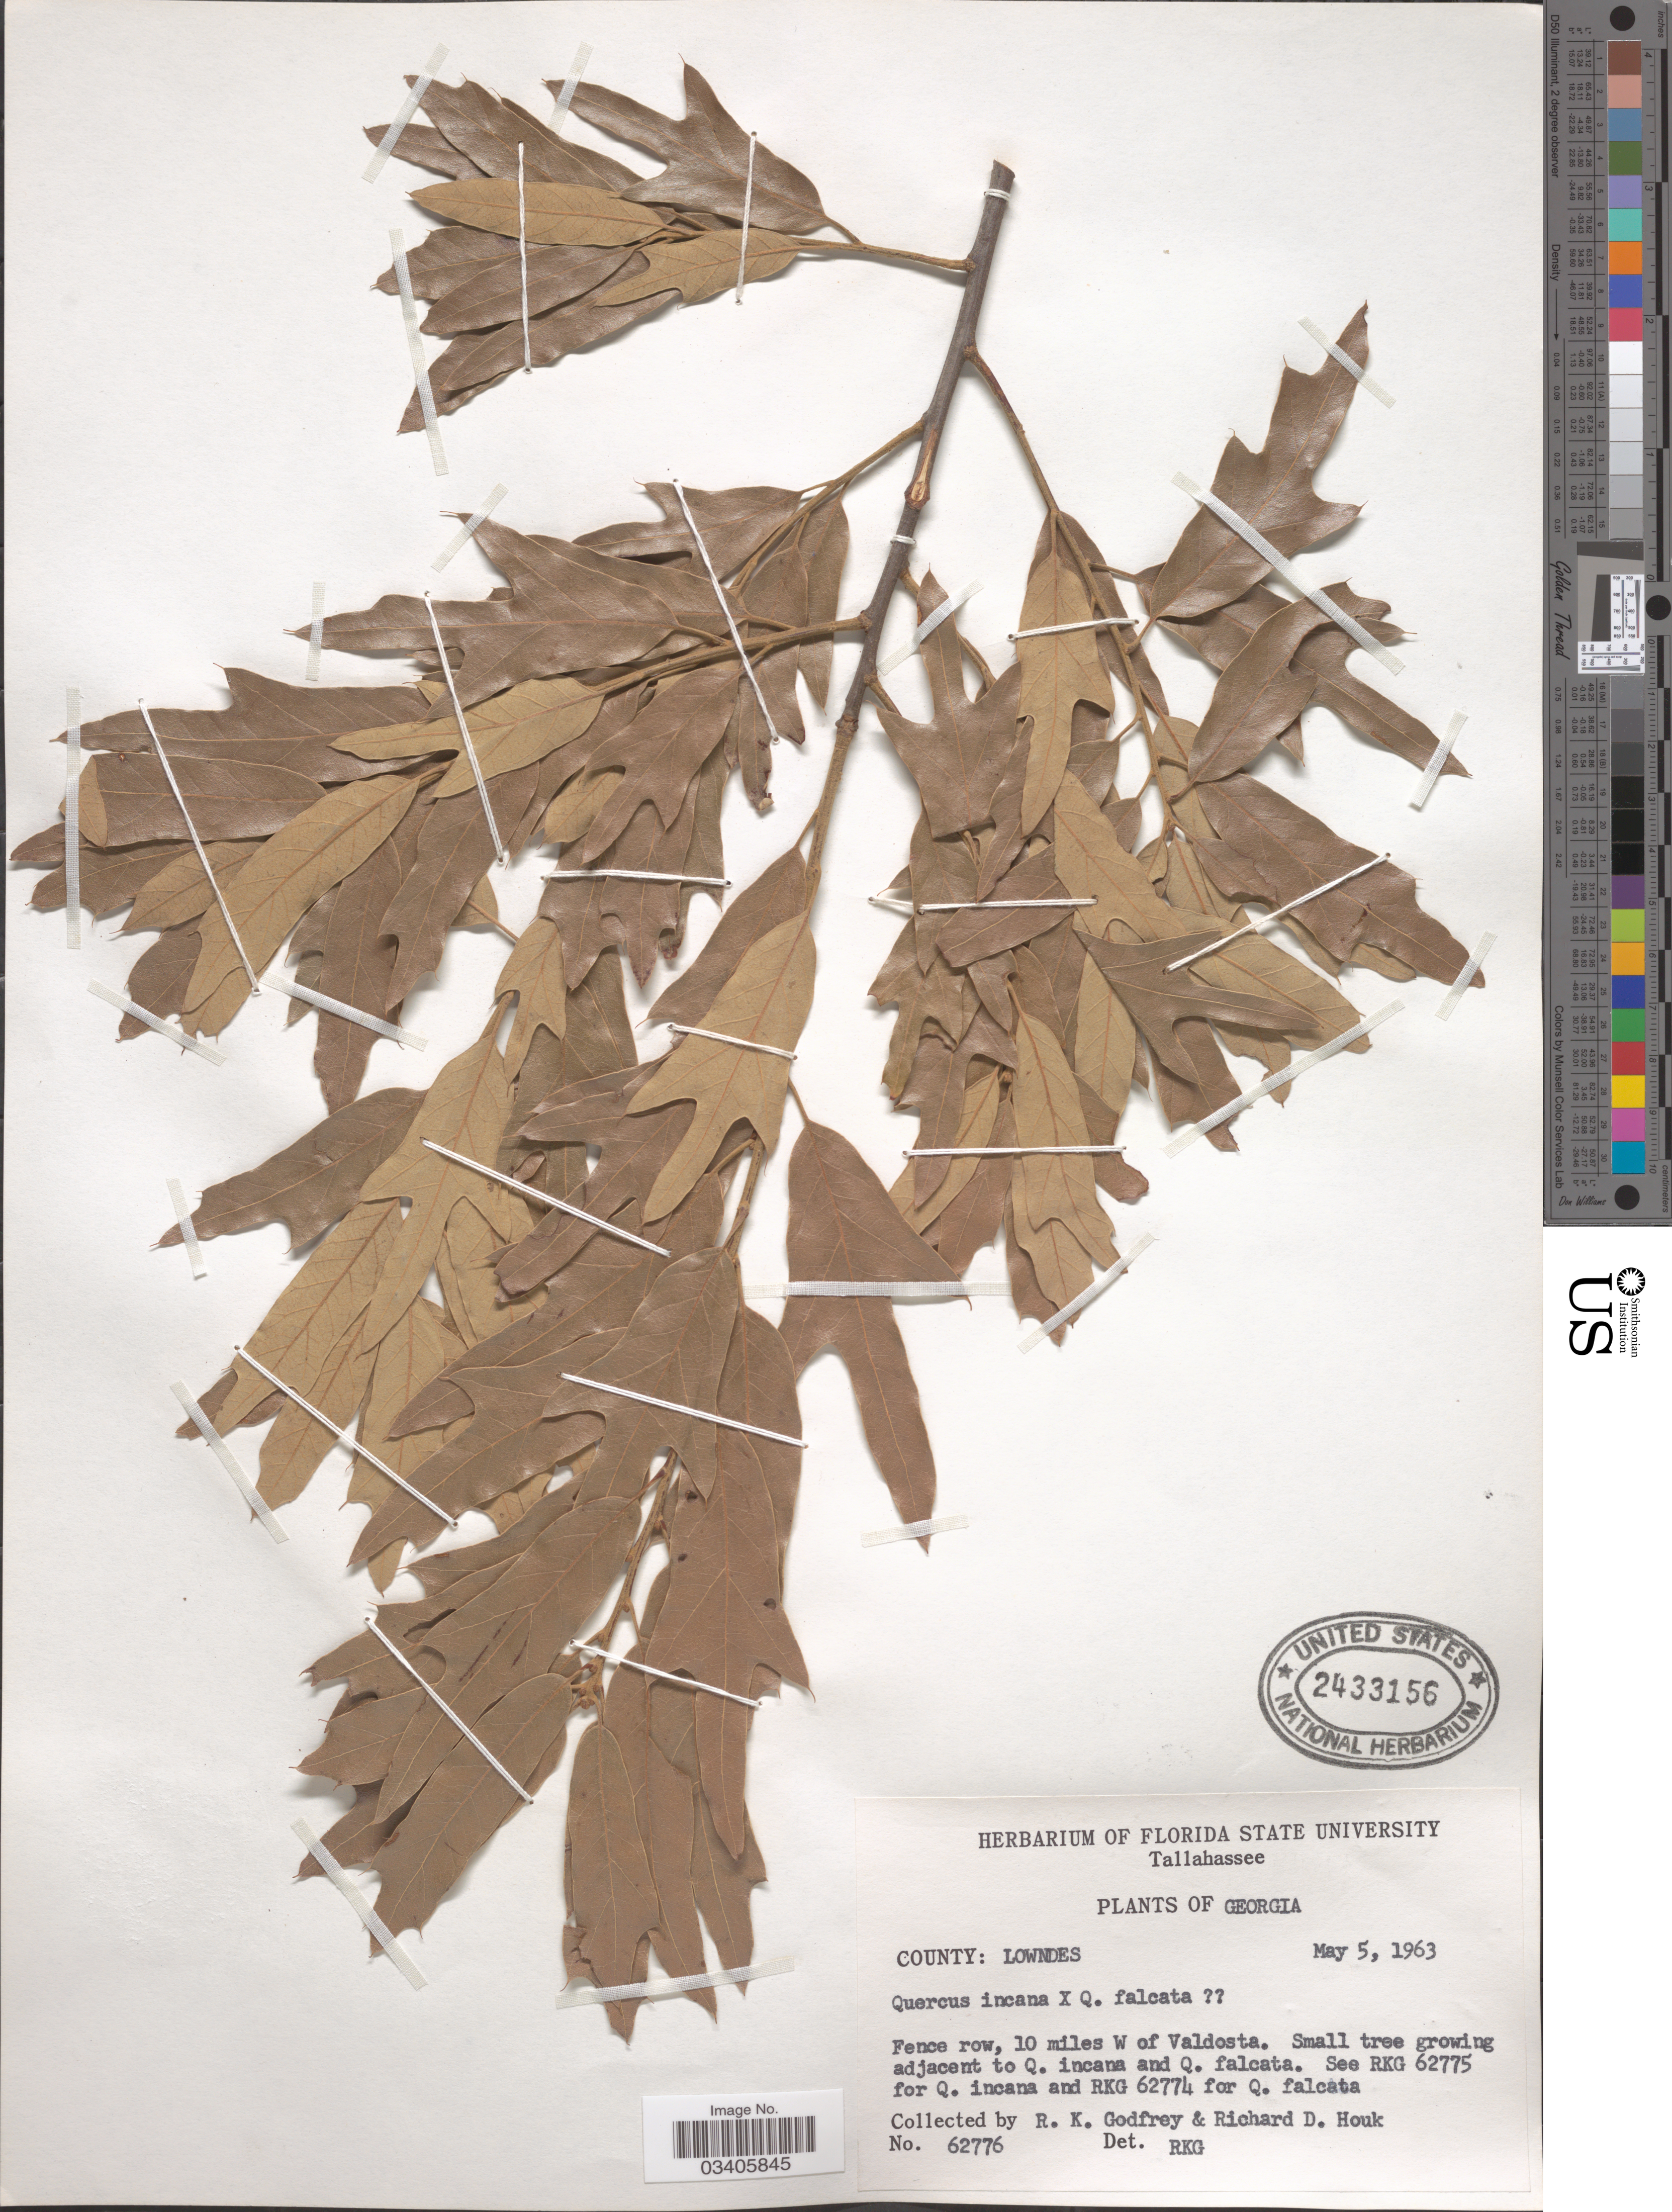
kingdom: Plantae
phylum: Tracheophyta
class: Magnoliopsida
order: Fagales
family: Fagaceae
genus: Quercus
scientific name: Quercus incana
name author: W. Bartram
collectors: R. K. Godfrey & R. Houk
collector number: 62776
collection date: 1963-05-05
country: United States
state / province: Georgia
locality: County: Lowndes. Fence row, 10 miles W of Valdosta.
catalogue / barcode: US 2433156